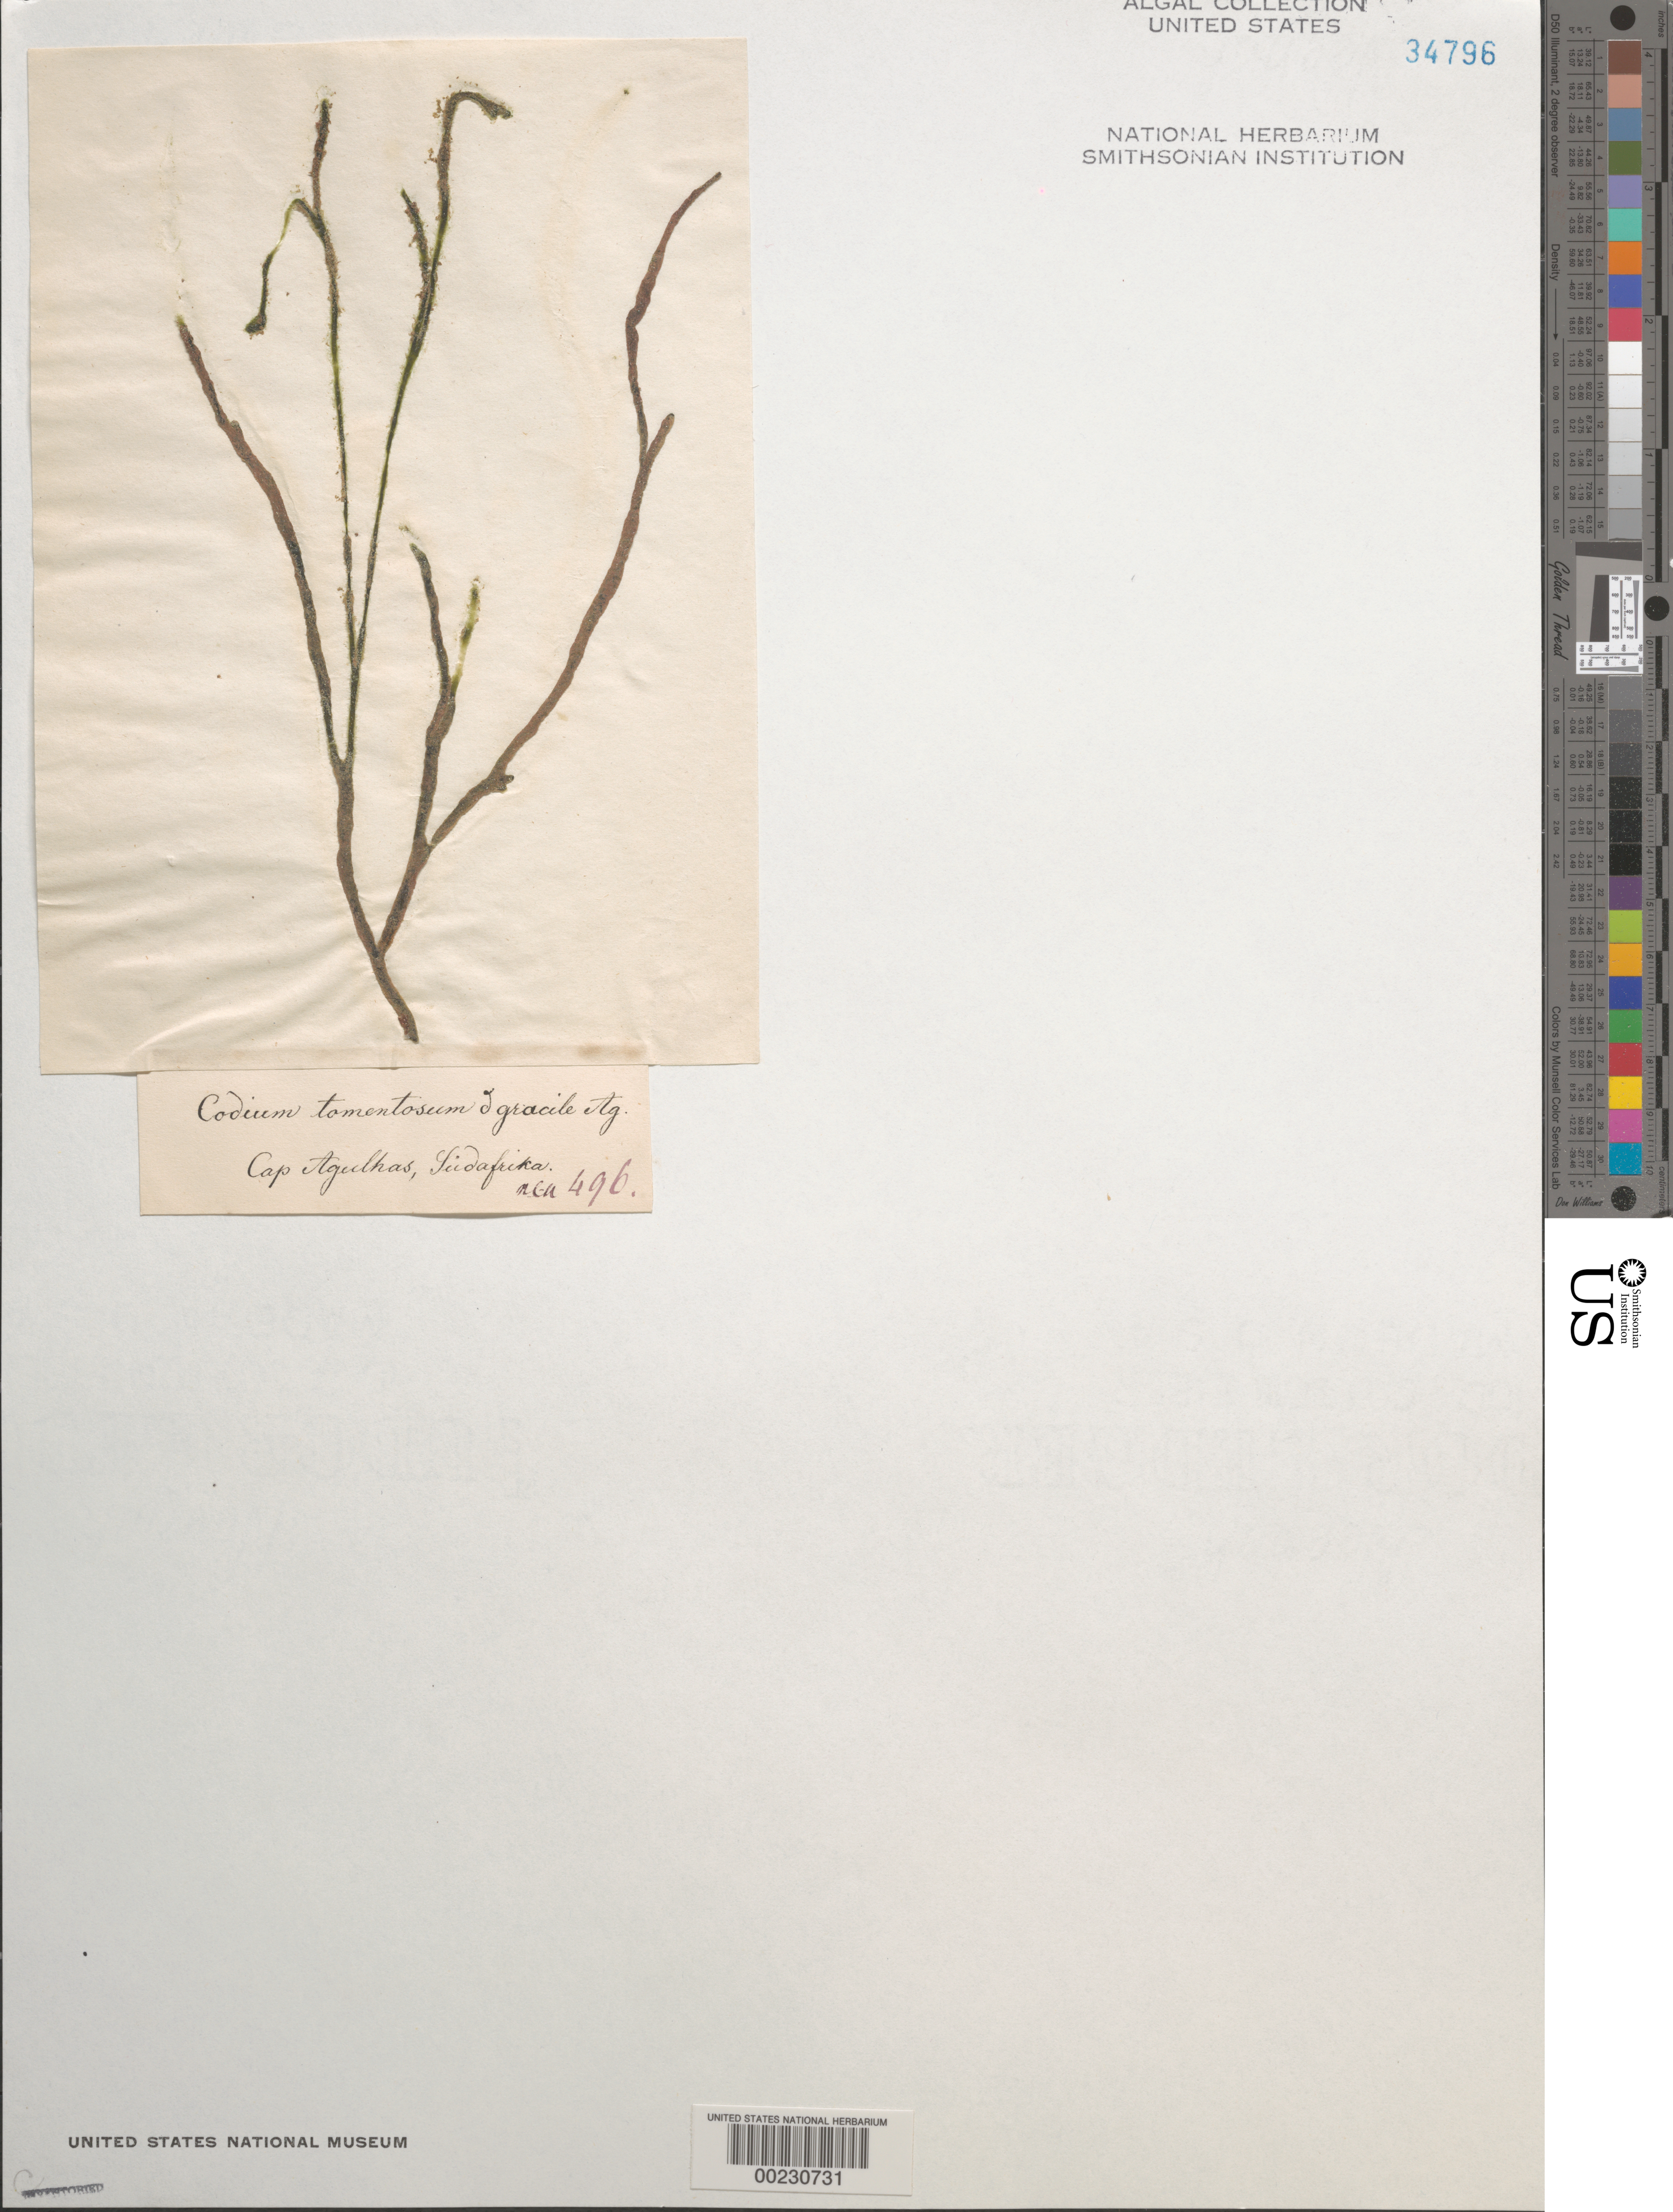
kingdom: Plantae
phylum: Chlorophyta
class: Ulvophyceae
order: Bryopsidales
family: Codiaceae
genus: Codium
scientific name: Codium tomentosum var. gracile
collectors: N. U.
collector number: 496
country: South Africa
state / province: Western Cape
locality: Cape agulhas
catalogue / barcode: US 34796